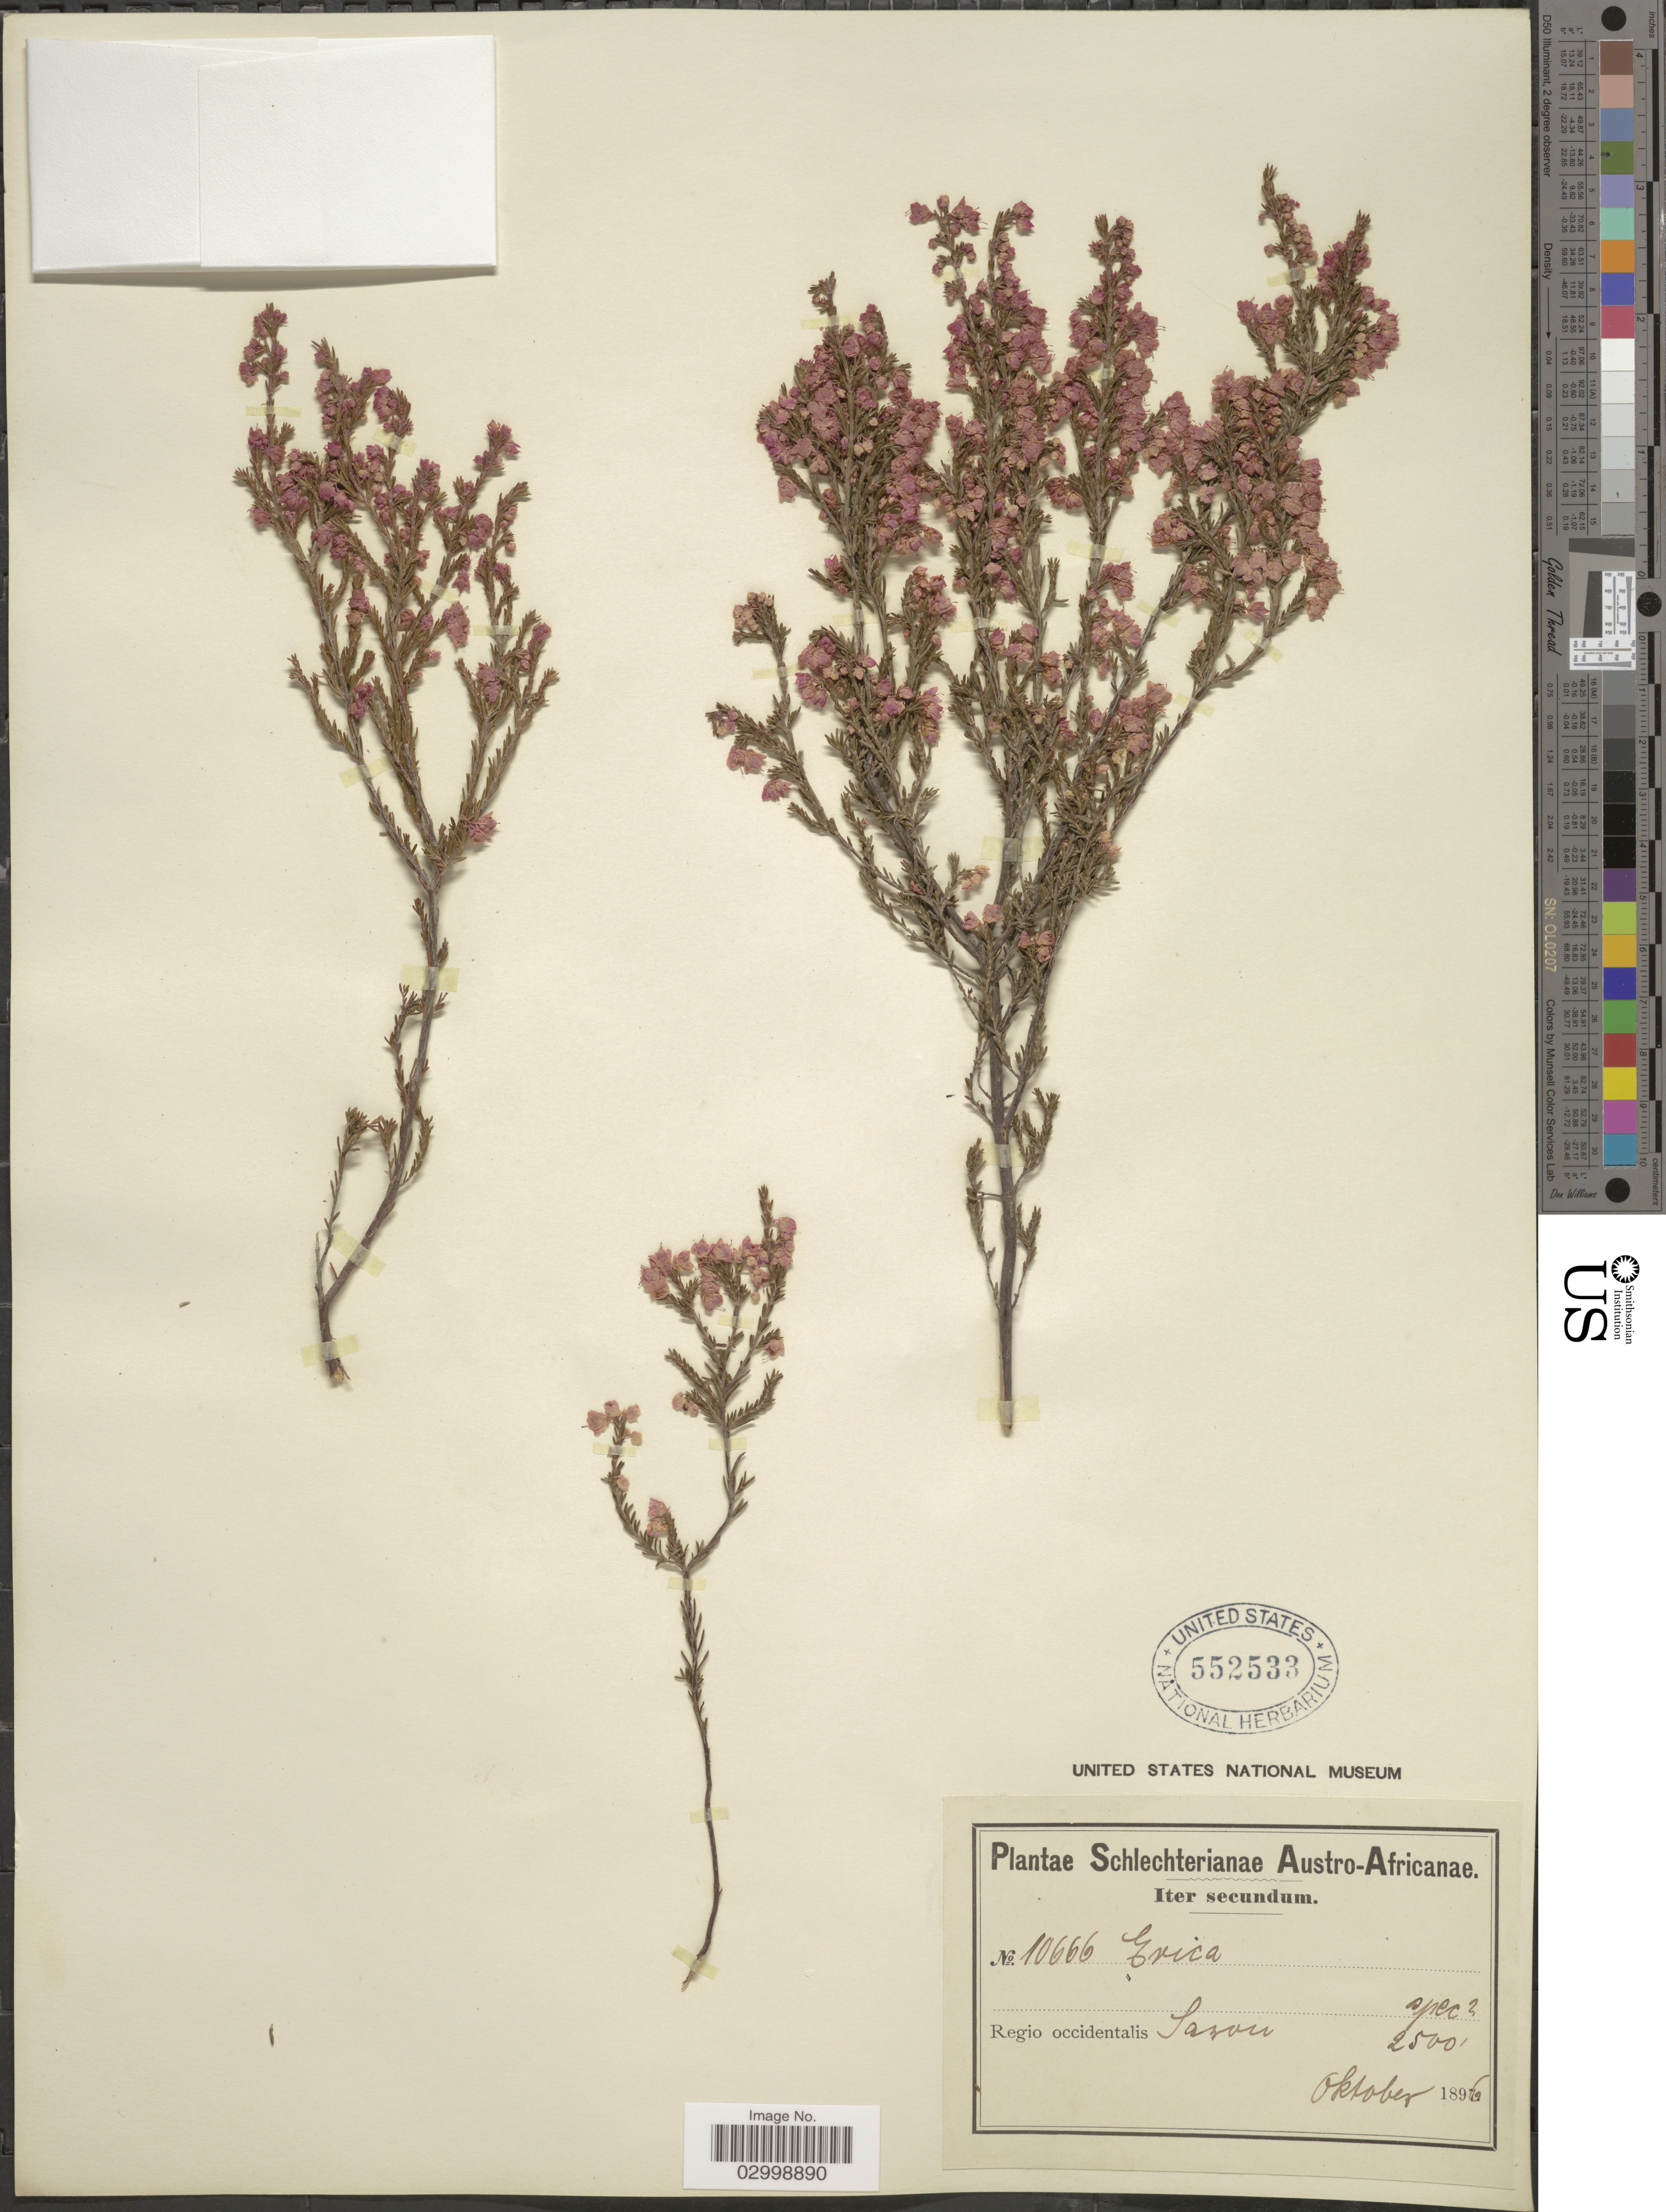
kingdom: Plantae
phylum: Tracheophyta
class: Magnoliopsida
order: Ericales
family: Ericaceae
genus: Erica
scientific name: Erica sp.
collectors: Schlechter, --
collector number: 10666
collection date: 1896-10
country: South Africa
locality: Austro-Africanae, Regio occidentalis, Saron.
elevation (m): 762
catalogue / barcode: US 552533